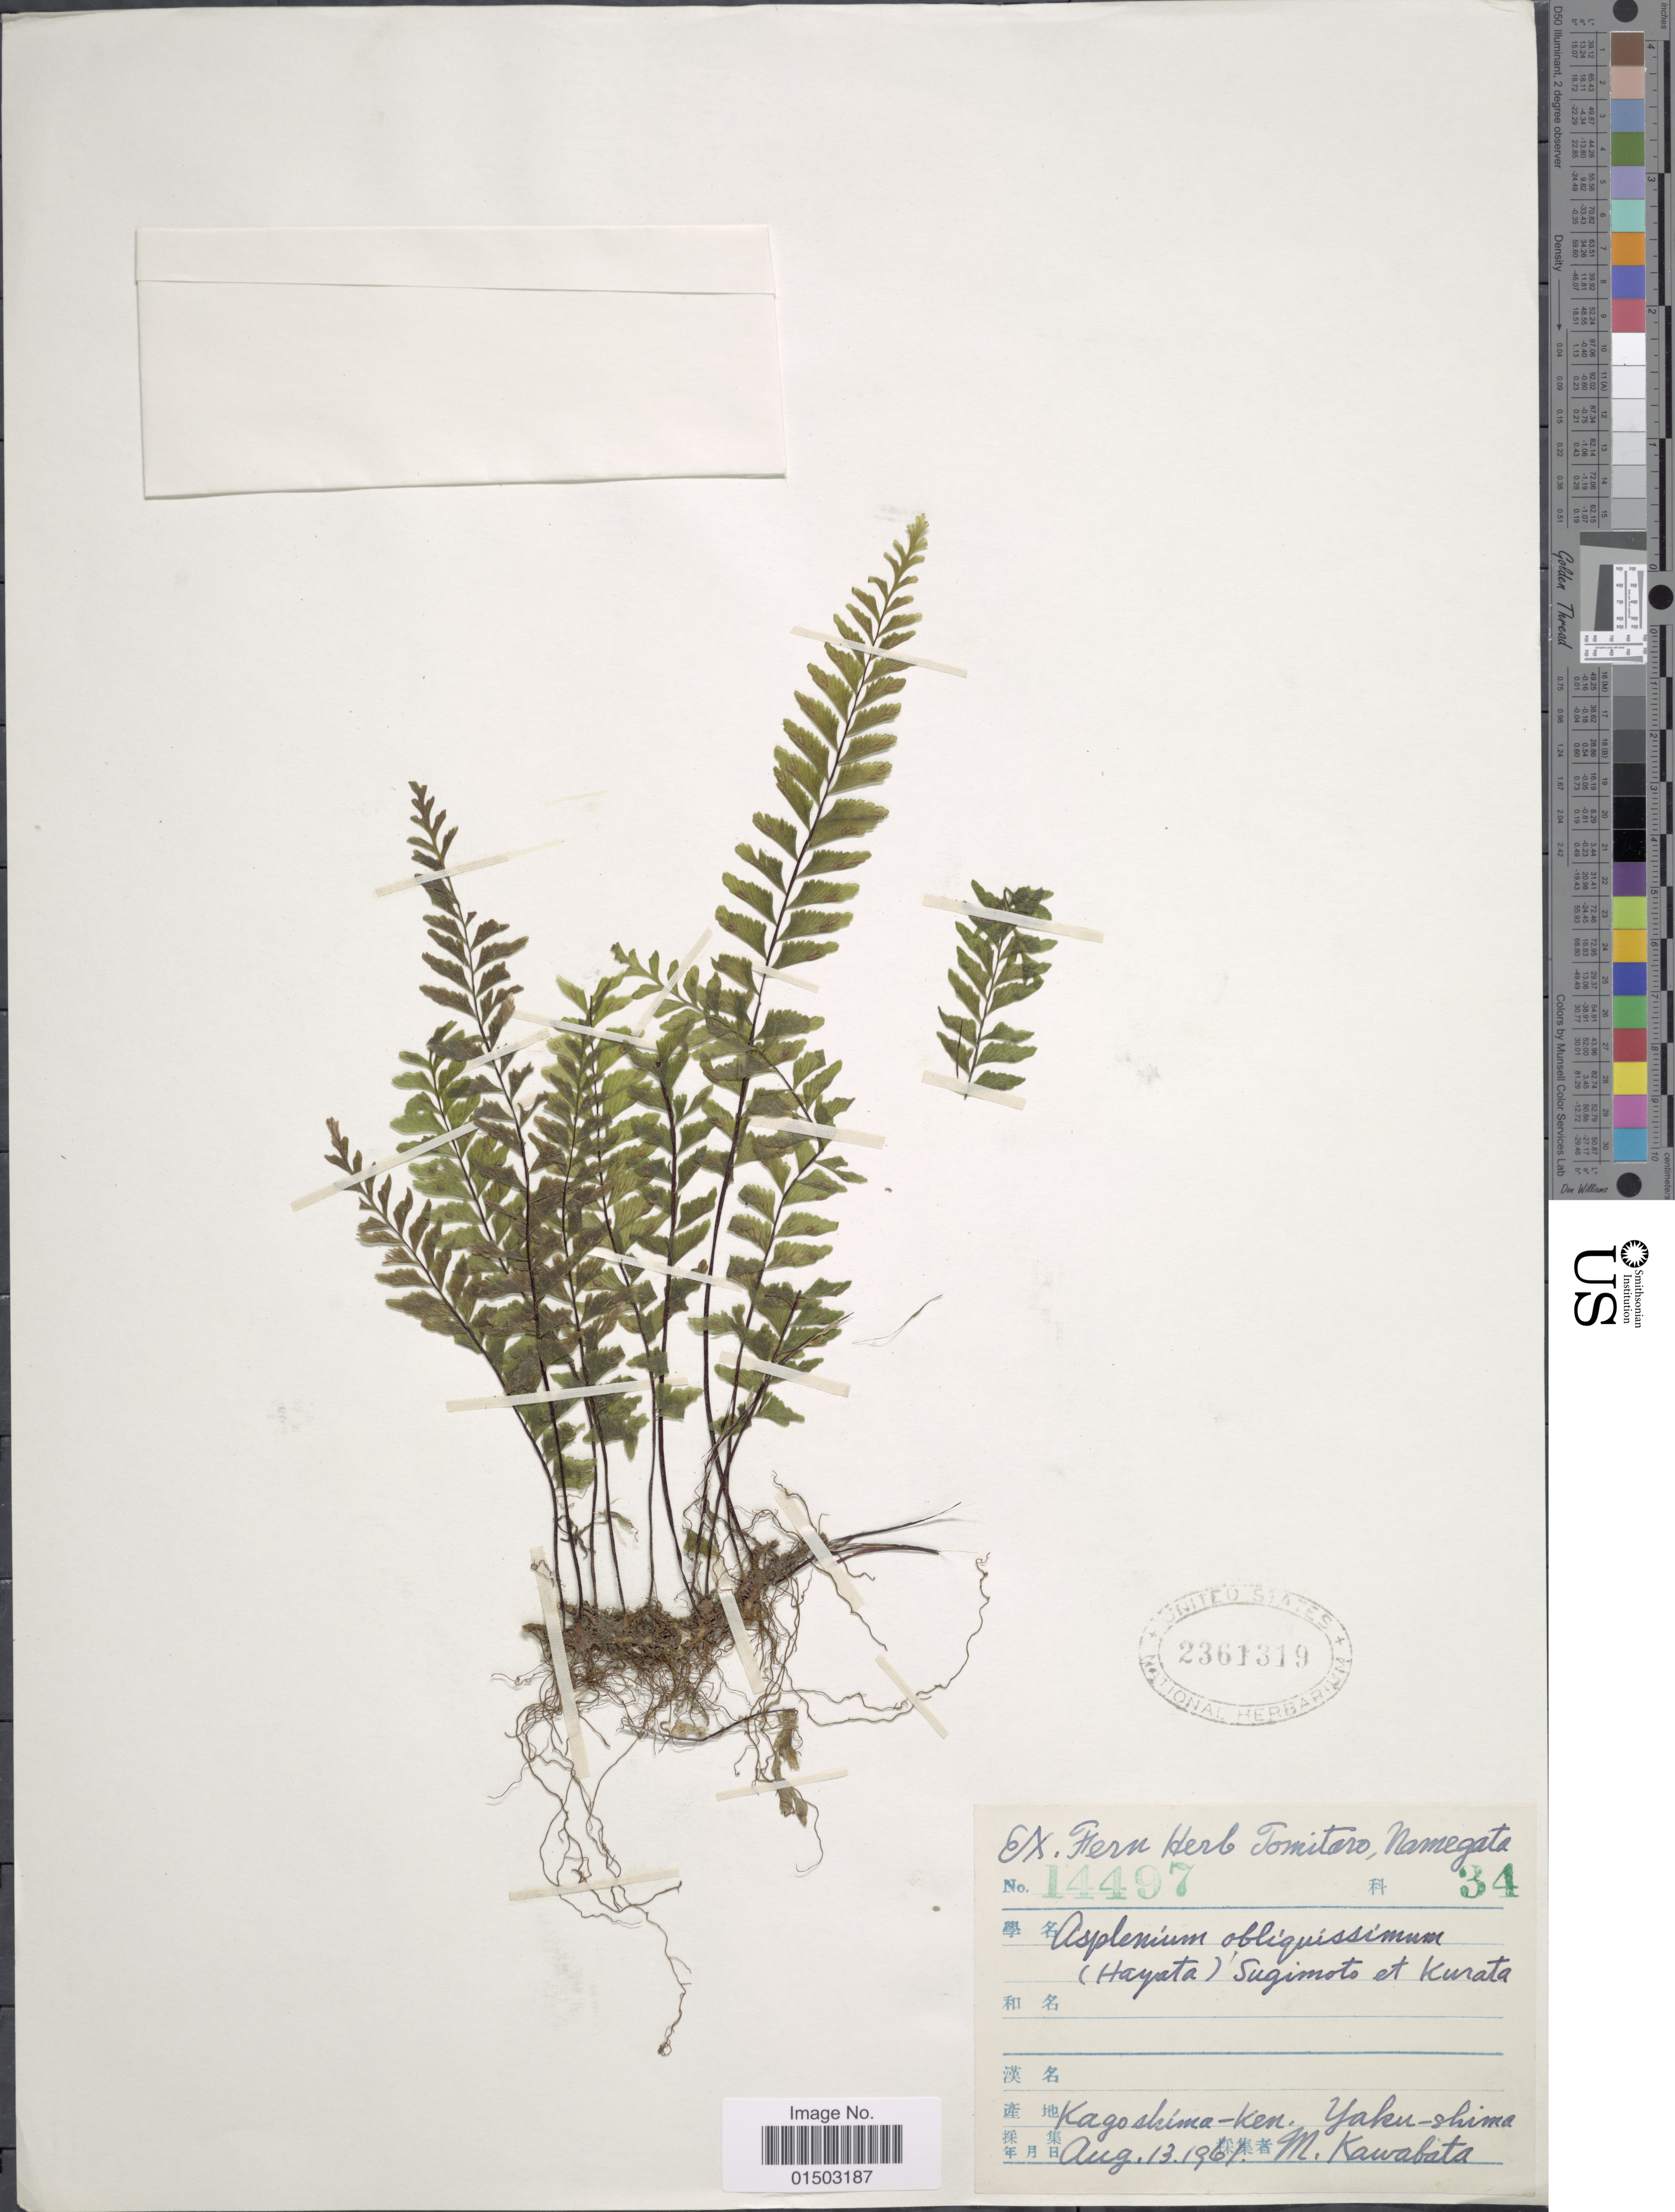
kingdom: Plantae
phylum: Tracheophyta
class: Polypodiopsida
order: Polypodiales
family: Aspleniaceae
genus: Hymenasplenium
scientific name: Hymenasplenium obliquissimum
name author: (Hayata) Sugim.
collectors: M. Kawabata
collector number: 14497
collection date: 1961-08-13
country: Japan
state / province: Kagosima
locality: Kagoshima - Ken. Yaku-shima.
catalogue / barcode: US 2361319